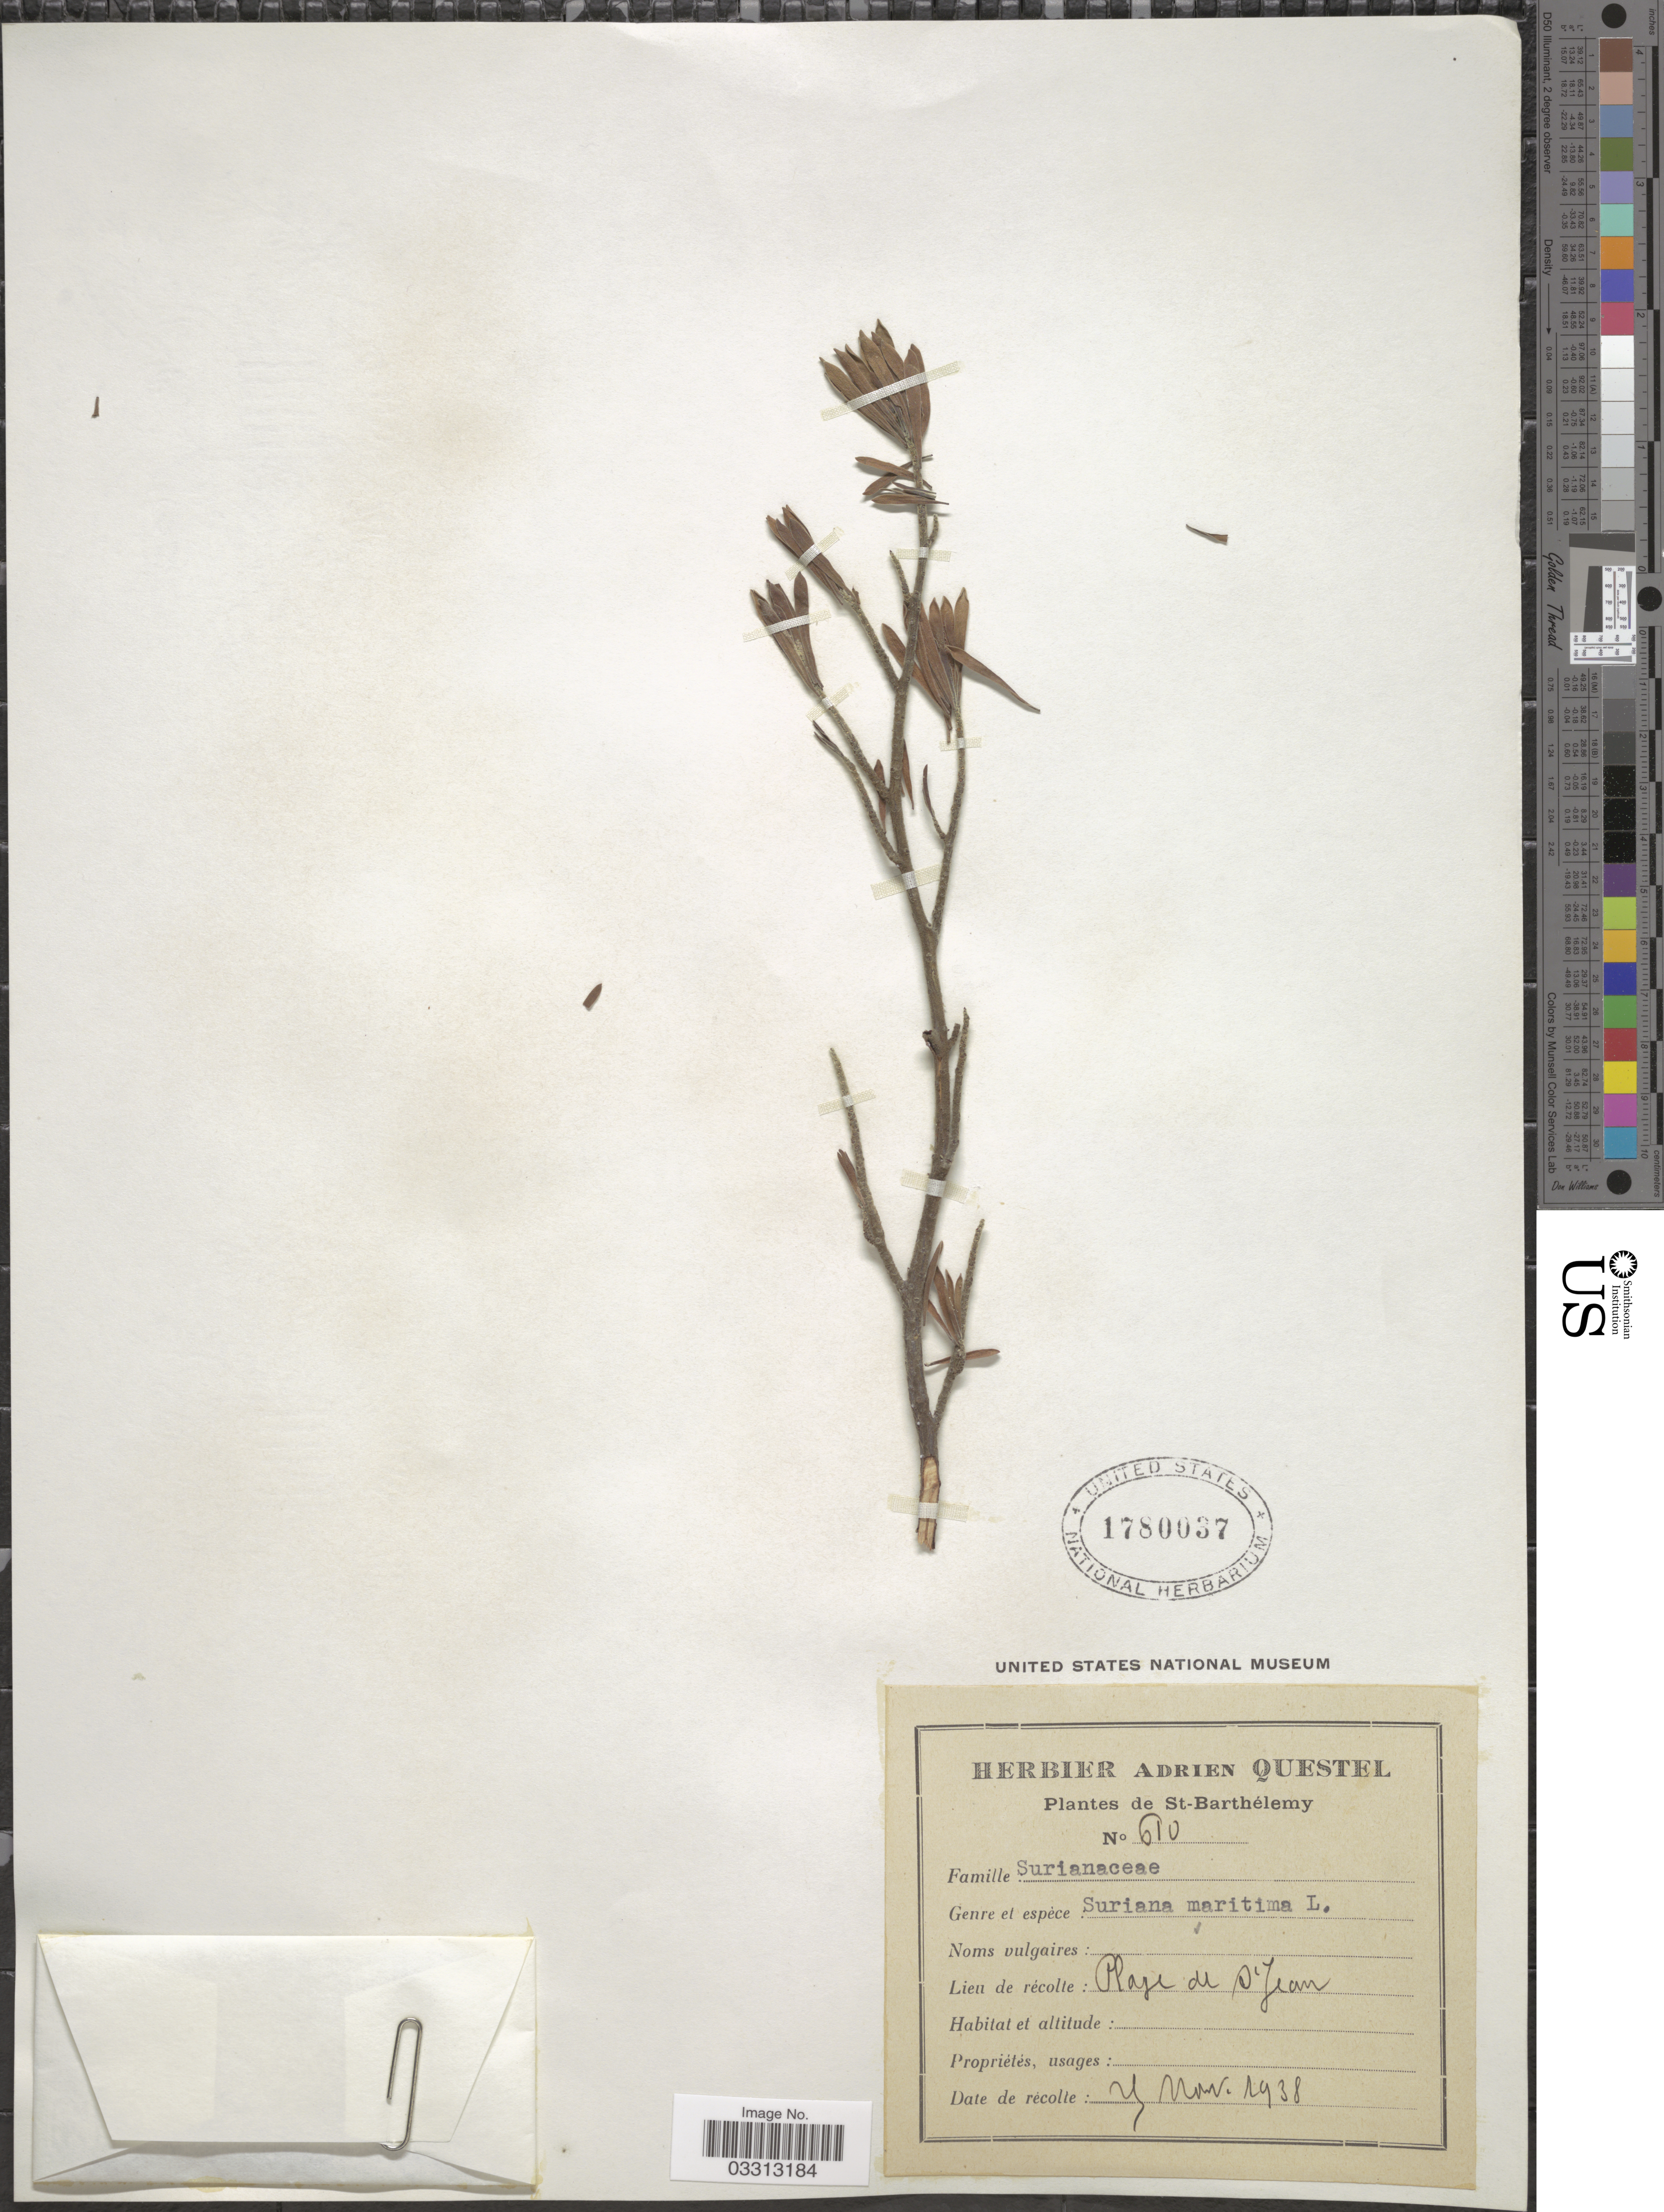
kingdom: Plantae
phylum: Tracheophyta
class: Magnoliopsida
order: Fabales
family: Surianaceae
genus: Suriana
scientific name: Suriana maritima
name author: L.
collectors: ex herb. A. Questal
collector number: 610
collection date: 1938-11-25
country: Saint Barthélemy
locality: Plage de S'Jean.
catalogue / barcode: US 1780037